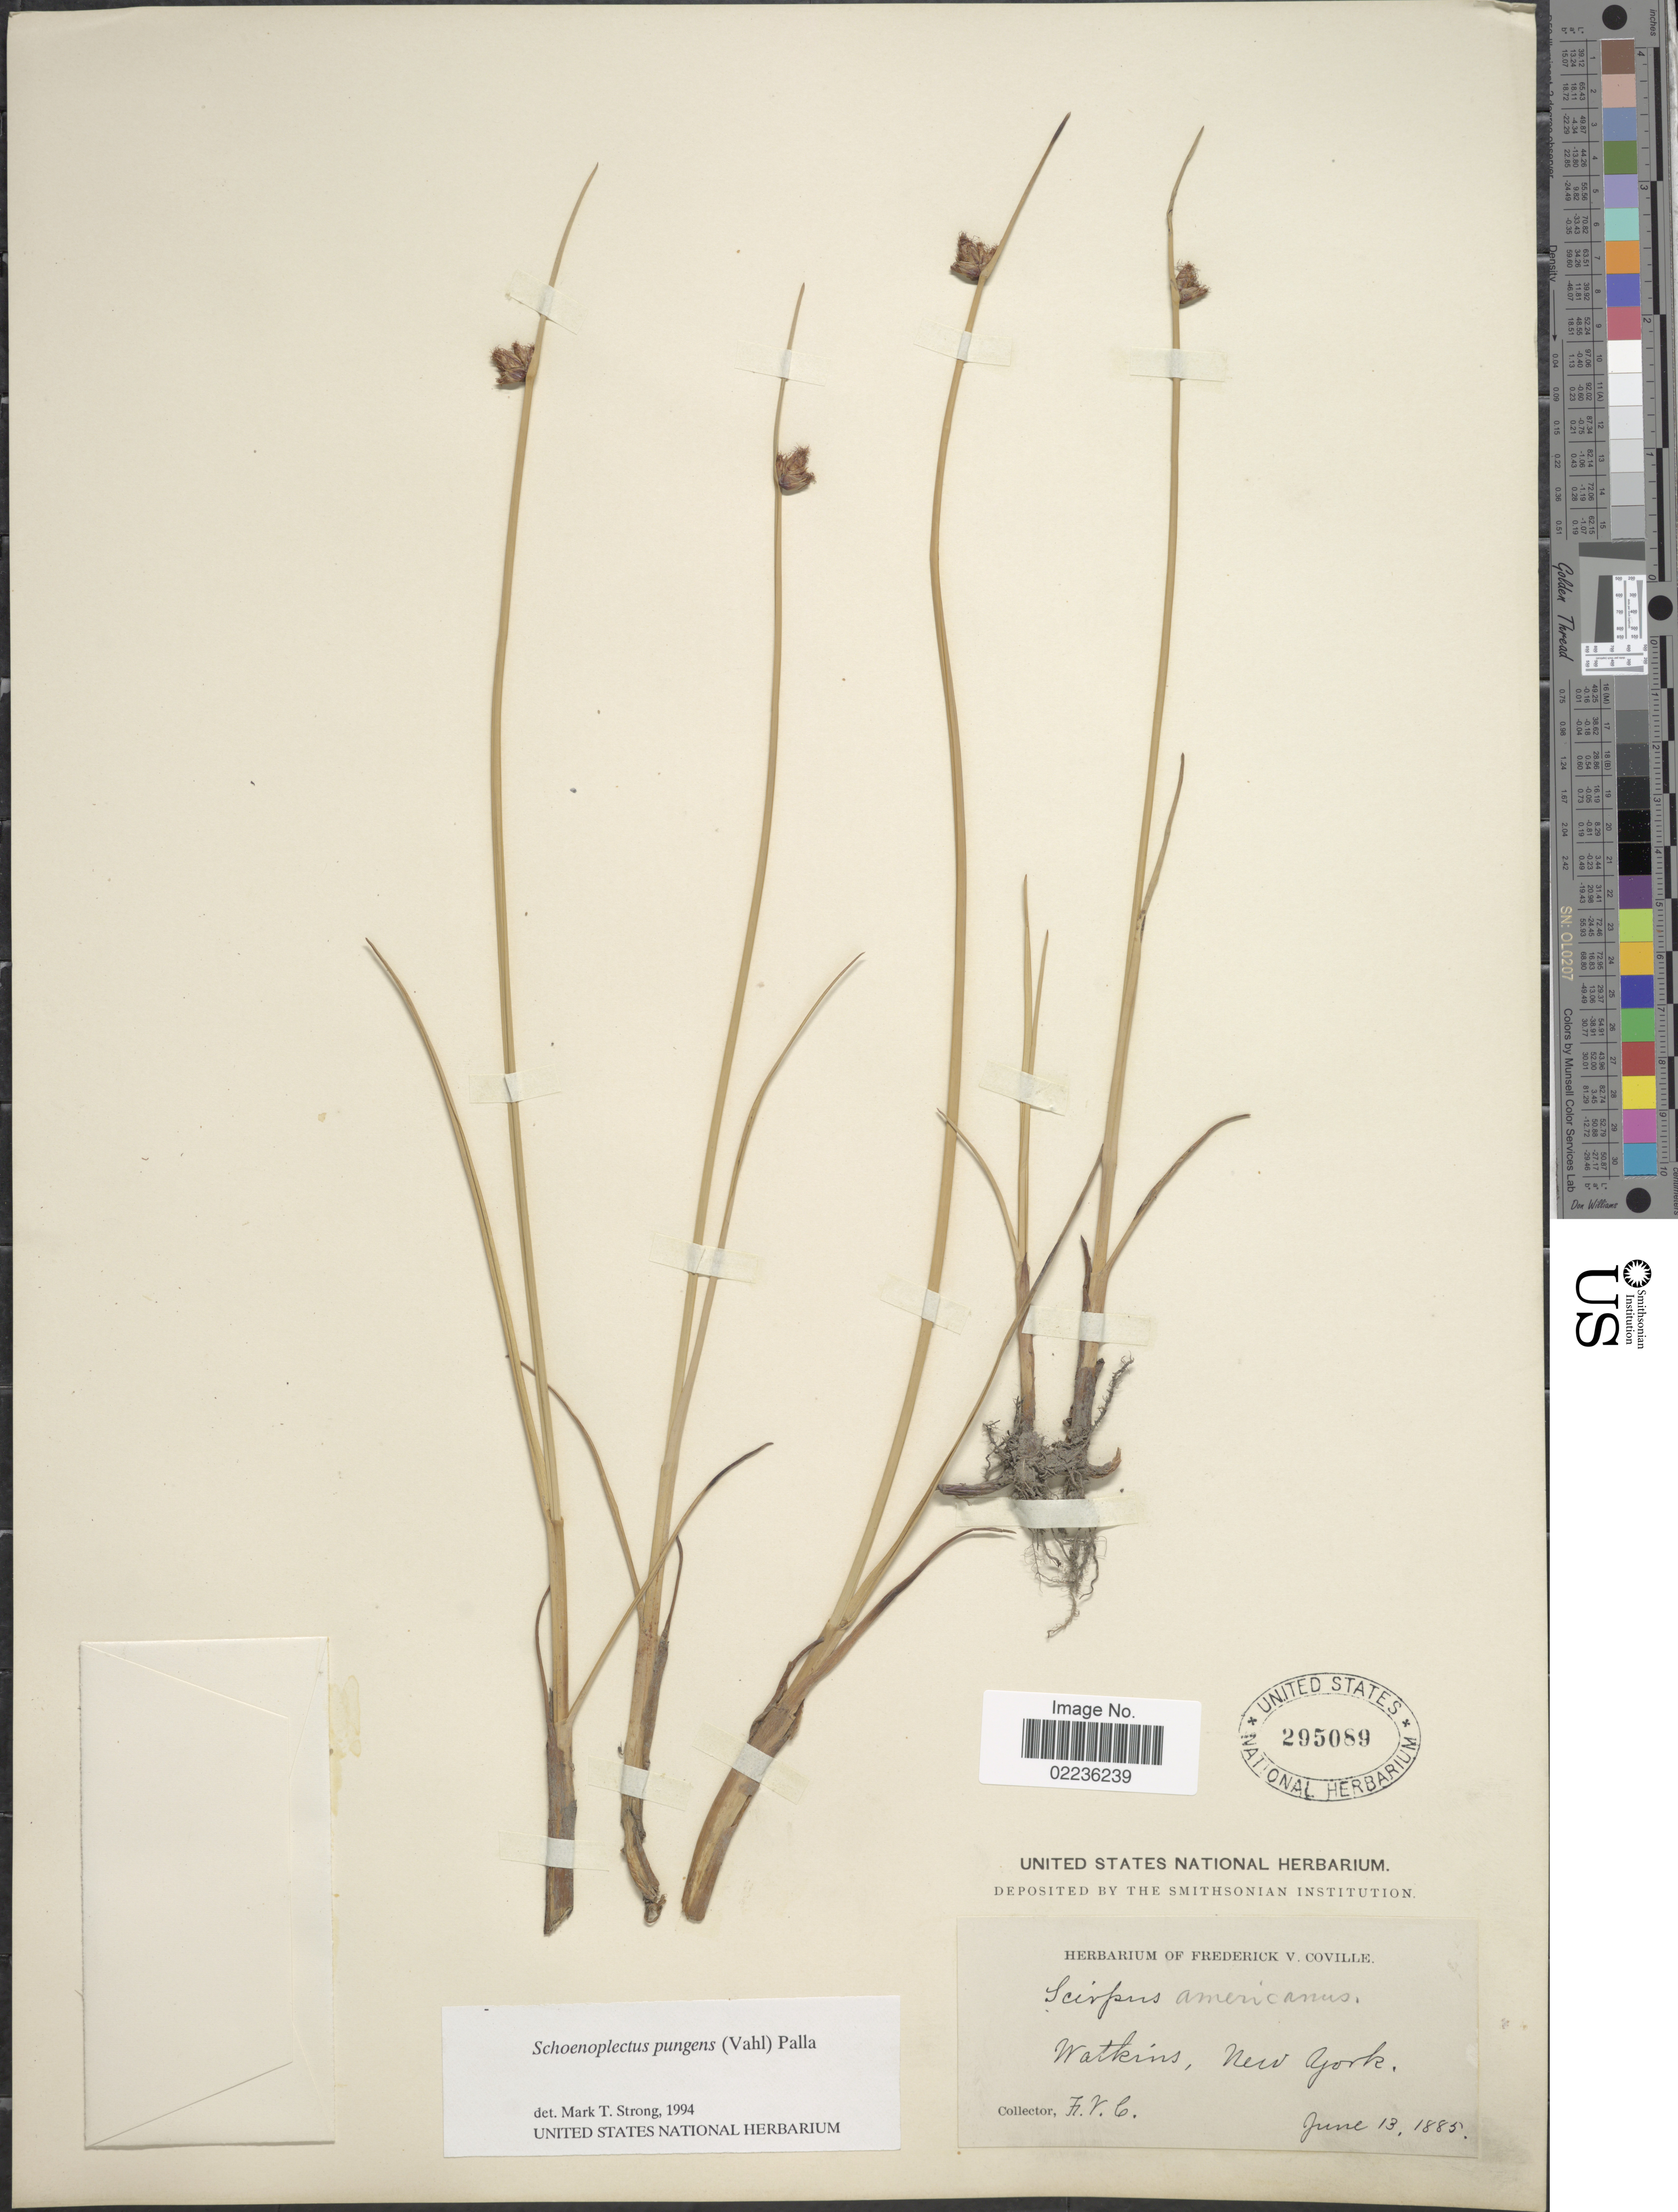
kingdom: Plantae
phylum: Tracheophyta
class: Liliopsida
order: Poales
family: Cyperaceae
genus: Schoenoplectus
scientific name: Schoenoplectus pungens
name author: (Vahl) Palla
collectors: F. V. Coville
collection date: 1885-06-13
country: United States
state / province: New York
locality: Watkins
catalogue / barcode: US 295089